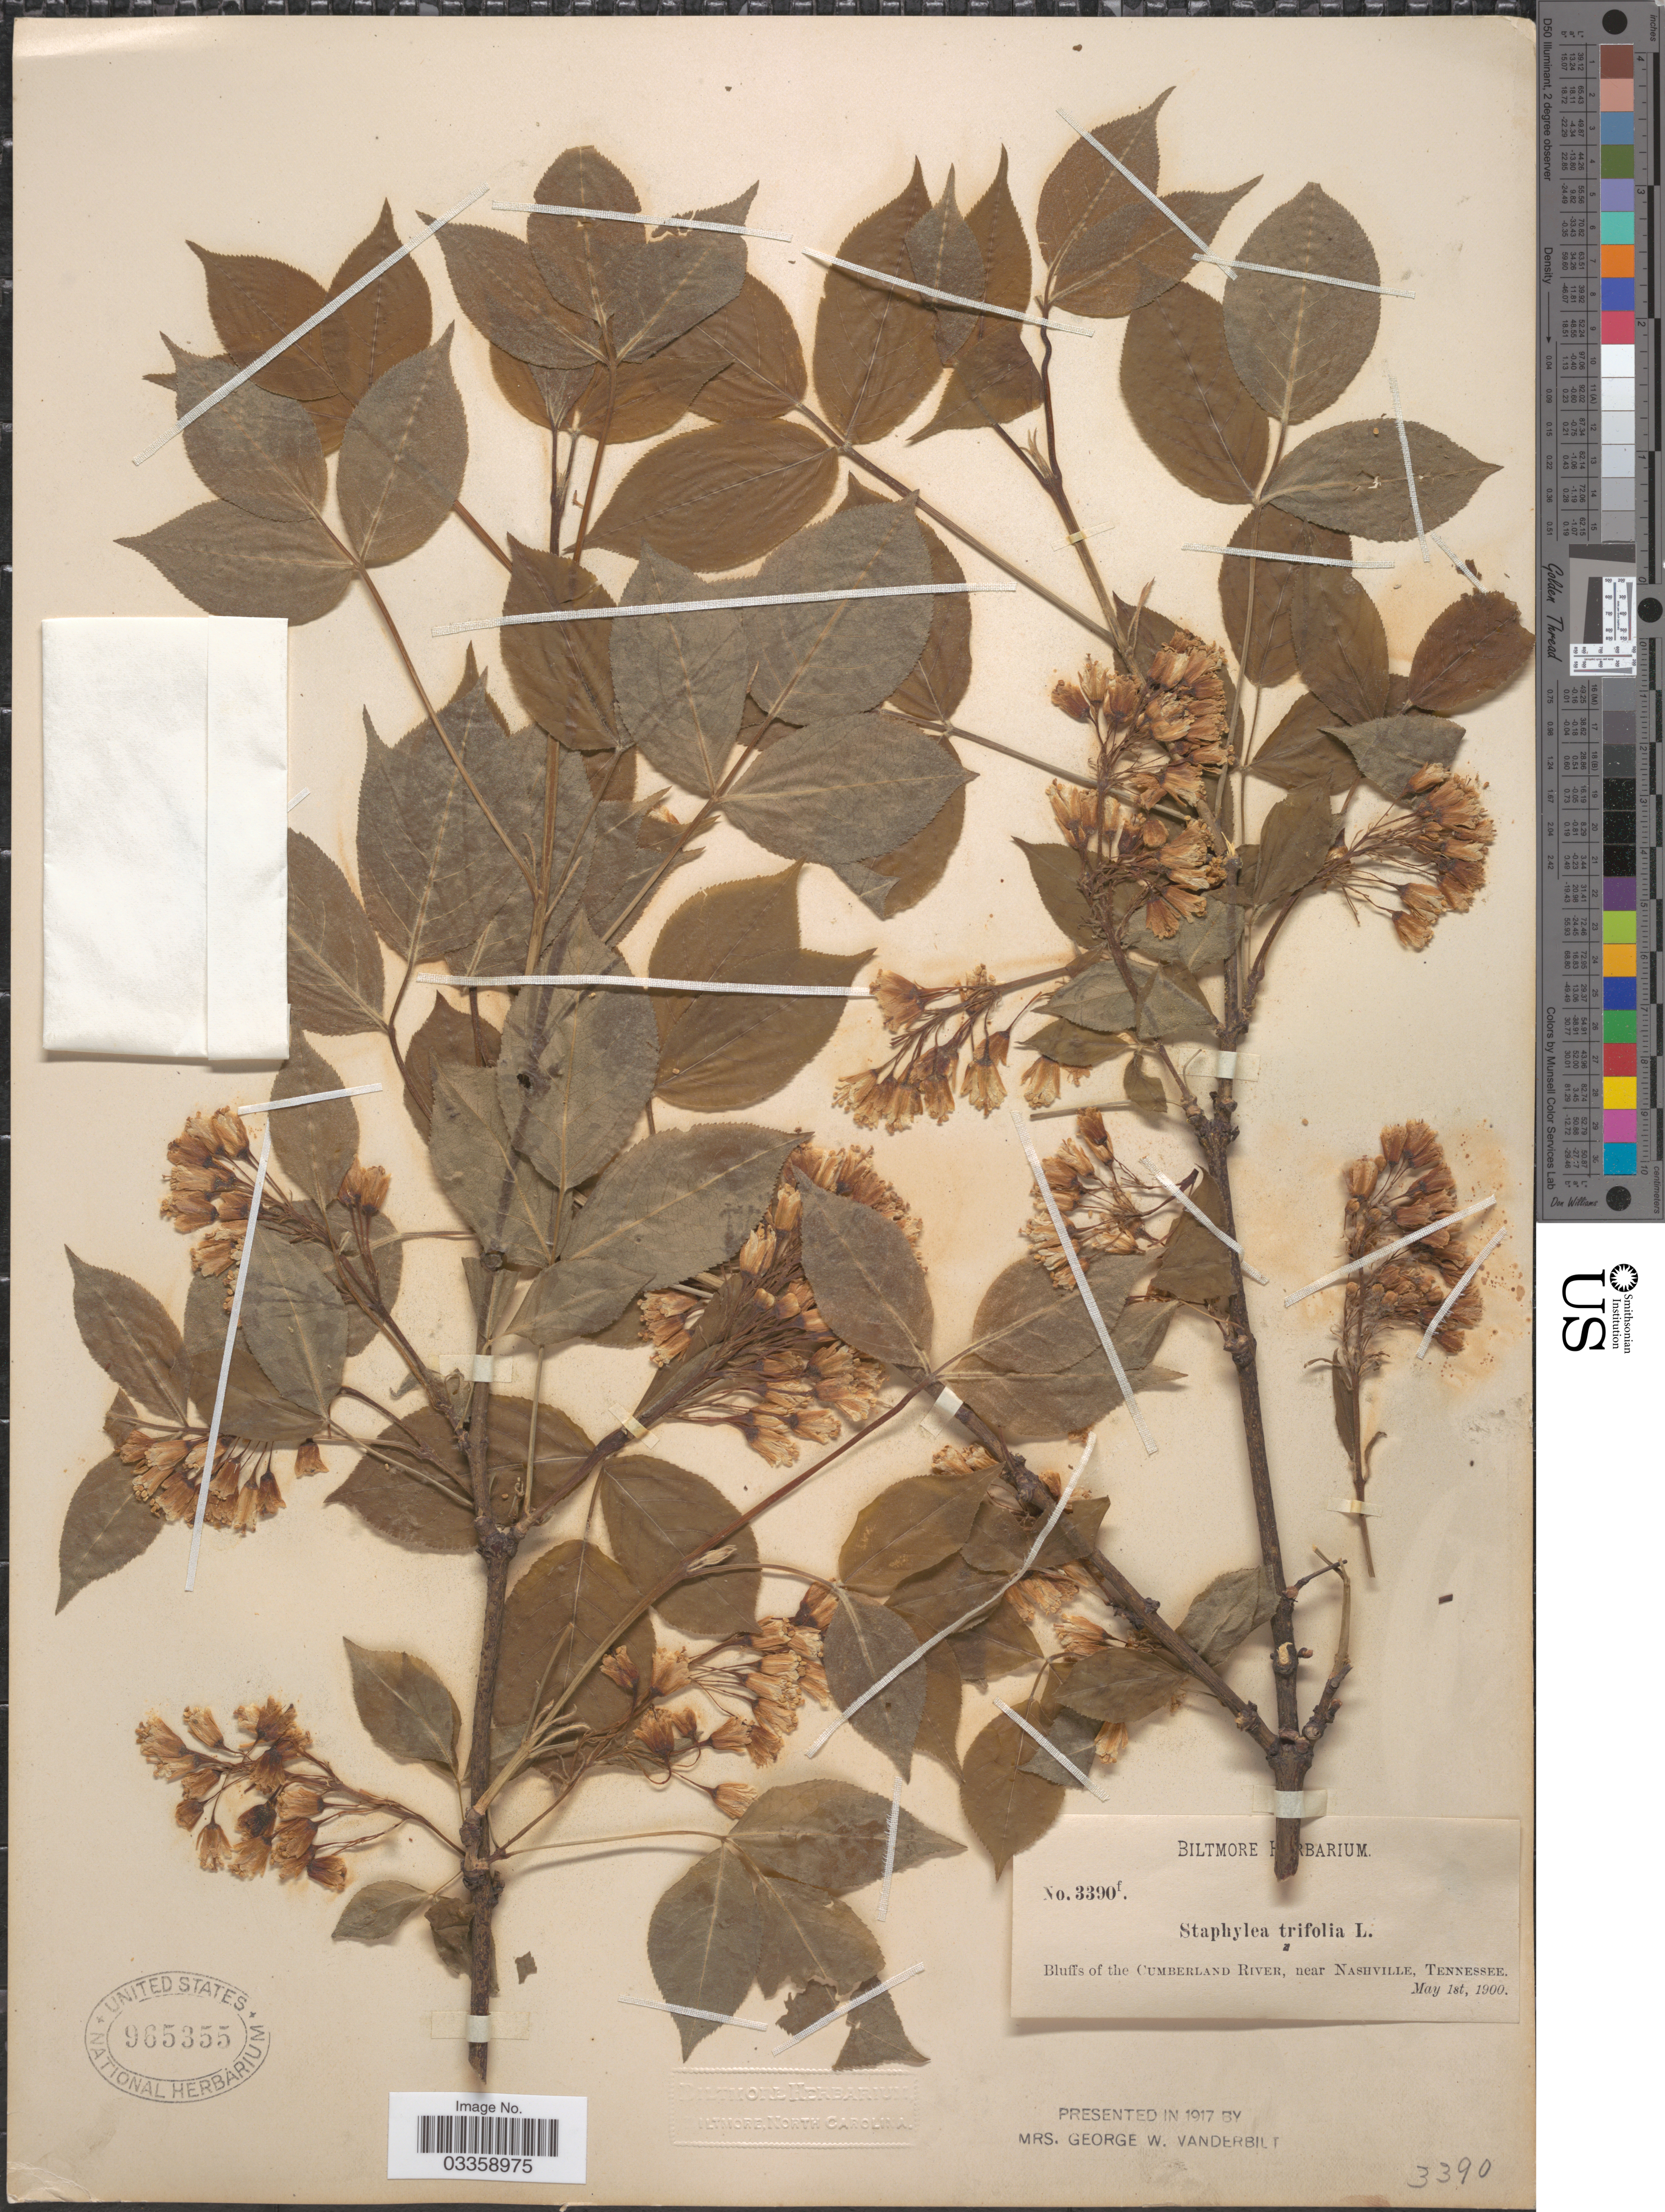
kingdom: Plantae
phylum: Tracheophyta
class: Magnoliopsida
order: Crossosomatales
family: Staphyleaceae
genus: Staphylea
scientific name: Staphylea trifolia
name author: L.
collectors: ex herb. Biltmore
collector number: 3390f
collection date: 1900-05-01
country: United States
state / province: Tennessee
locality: Bluffs of the Cumberland River, near Nashville.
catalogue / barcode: US 965355